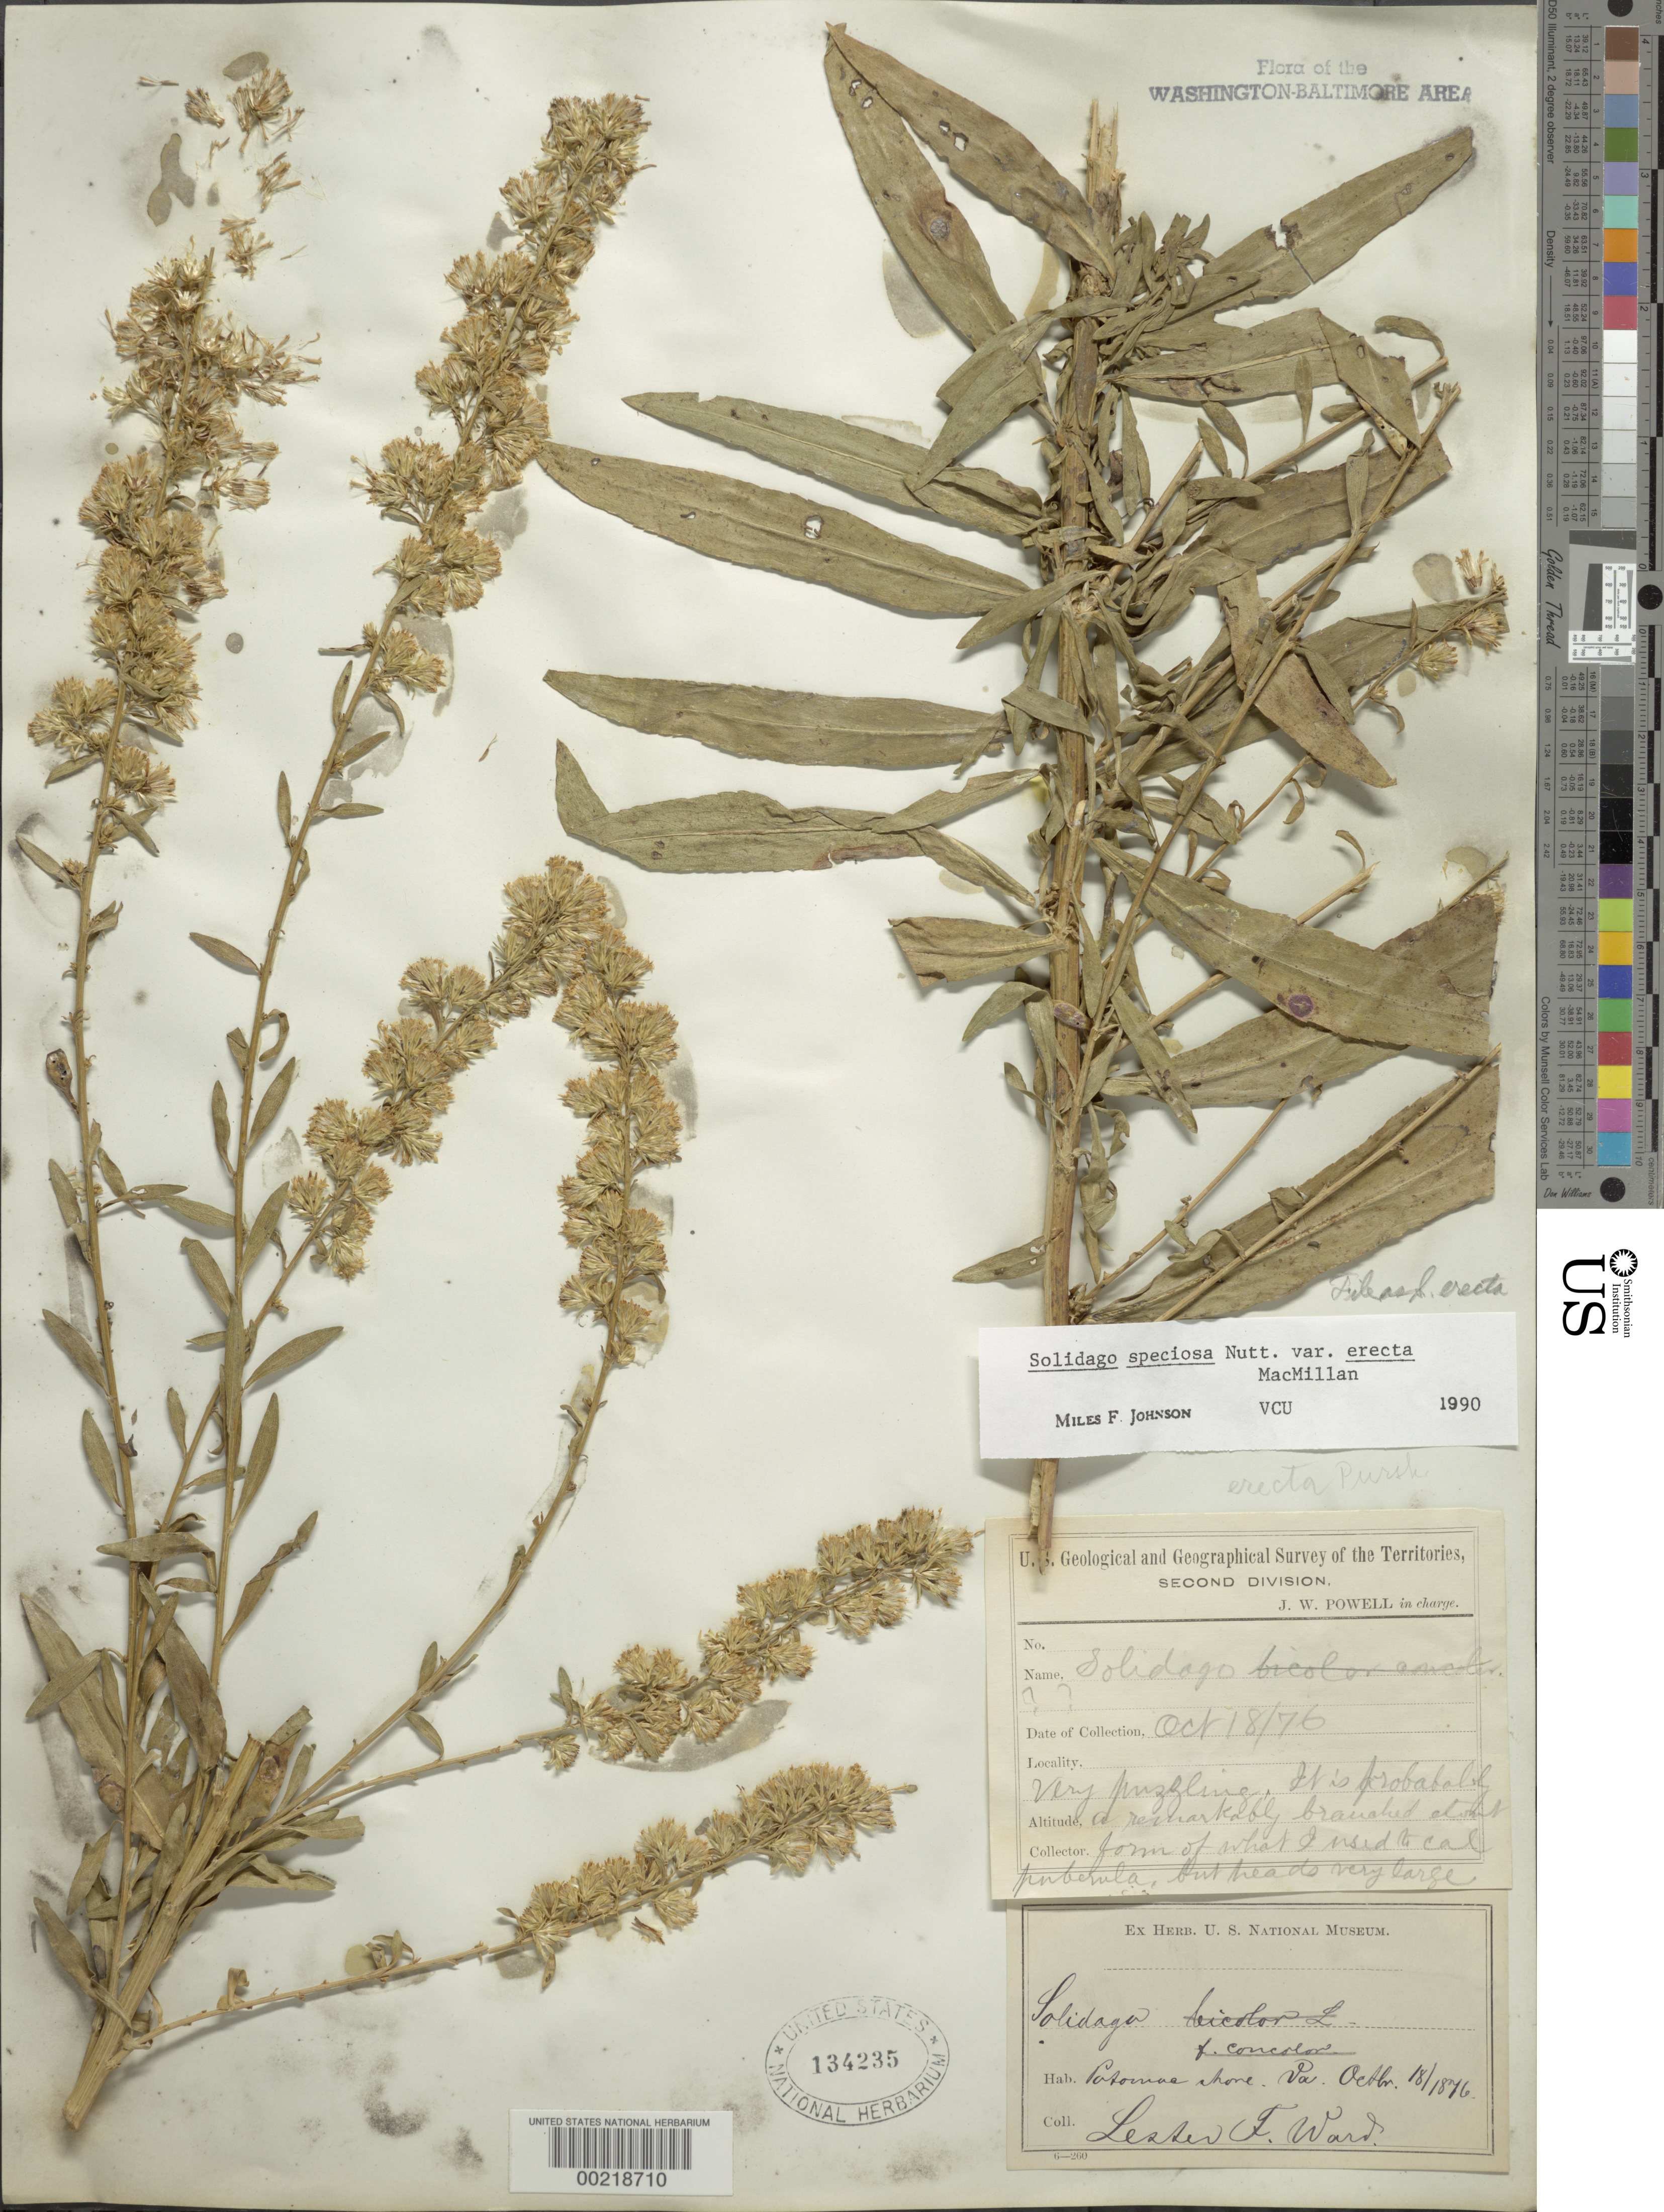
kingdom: Plantae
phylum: Tracheophyta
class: Magnoliopsida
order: Asterales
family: Asteraceae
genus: Solidago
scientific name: Solidago speciosa var. erecta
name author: (Pursh) MacMill.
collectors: L. F. Ward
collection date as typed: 18 Oct 1876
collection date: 1876-10-18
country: United States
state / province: Virginia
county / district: Fairfax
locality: Potomac shore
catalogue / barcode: US 134235